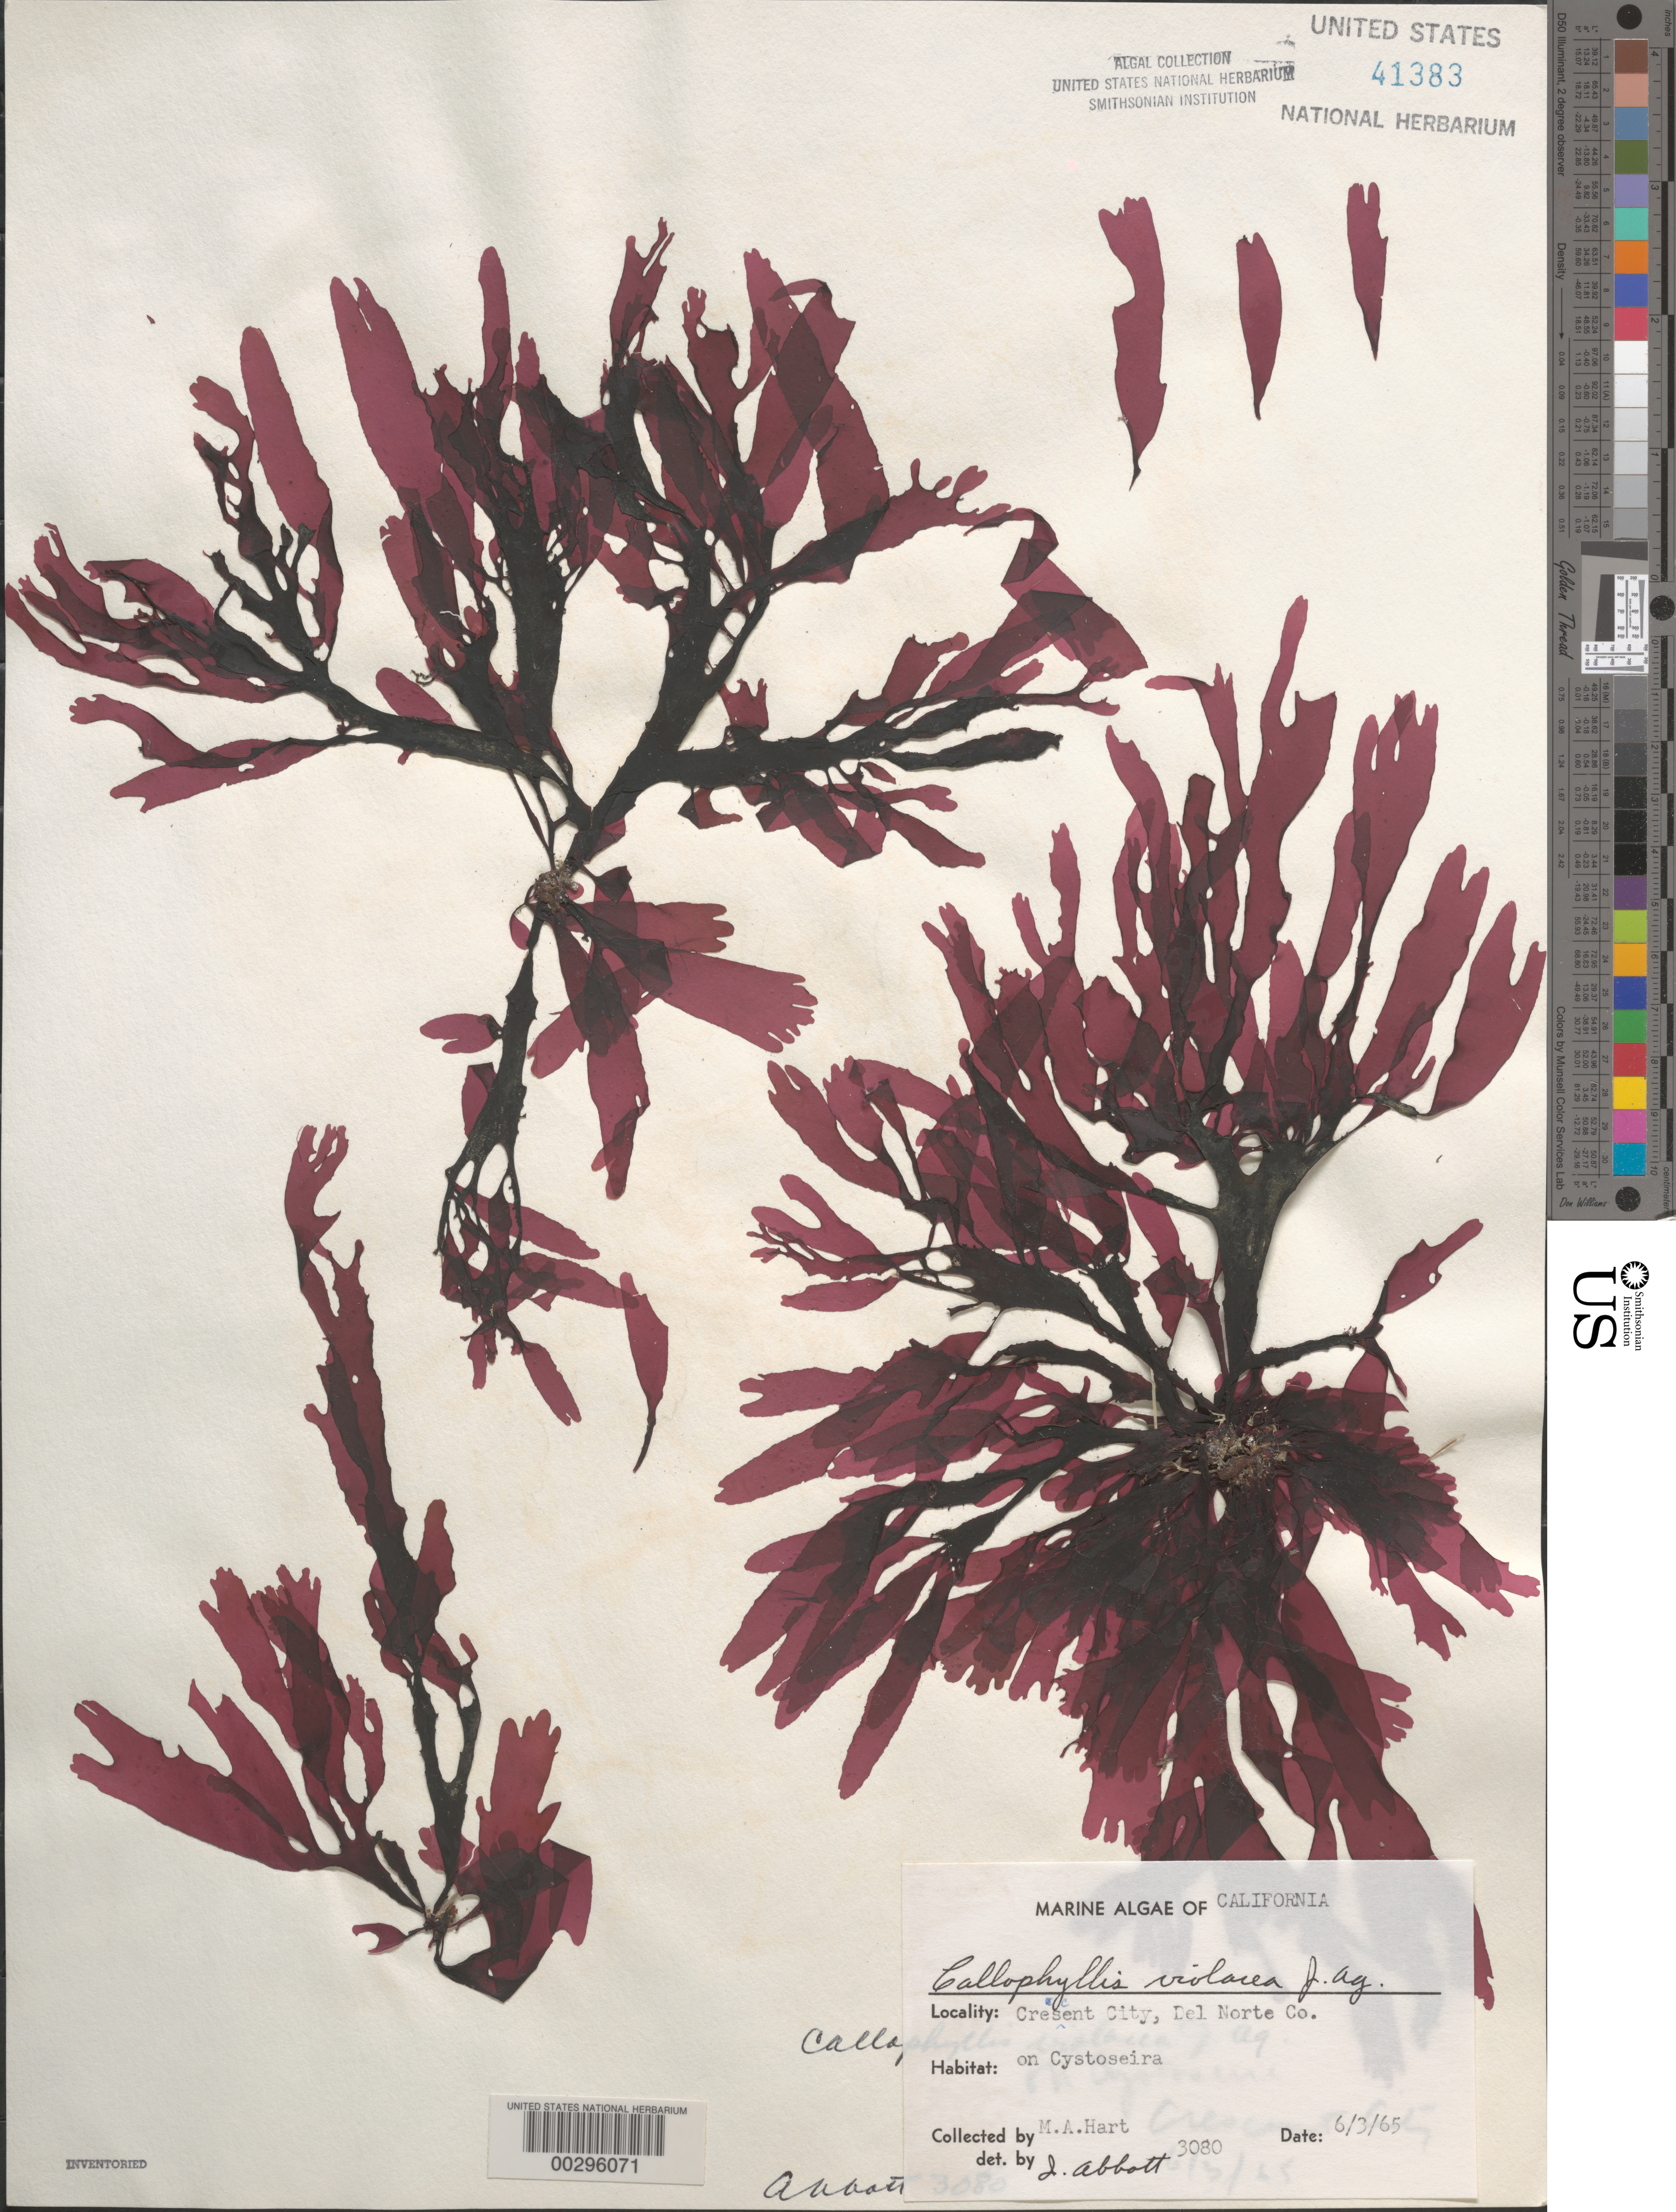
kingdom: Plantae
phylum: Rhodophyta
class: Florideophyceae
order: Gigartinales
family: Kallymeniaceae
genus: Callophyllis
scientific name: Callophyllis violacea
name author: J. Agardh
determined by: Abbott, Isabella A.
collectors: M. A. Hart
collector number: IAA 3080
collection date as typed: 03 Jun 1965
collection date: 1965-06-03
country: United States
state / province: California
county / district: Del Norte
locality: Crescent City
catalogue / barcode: US 41383